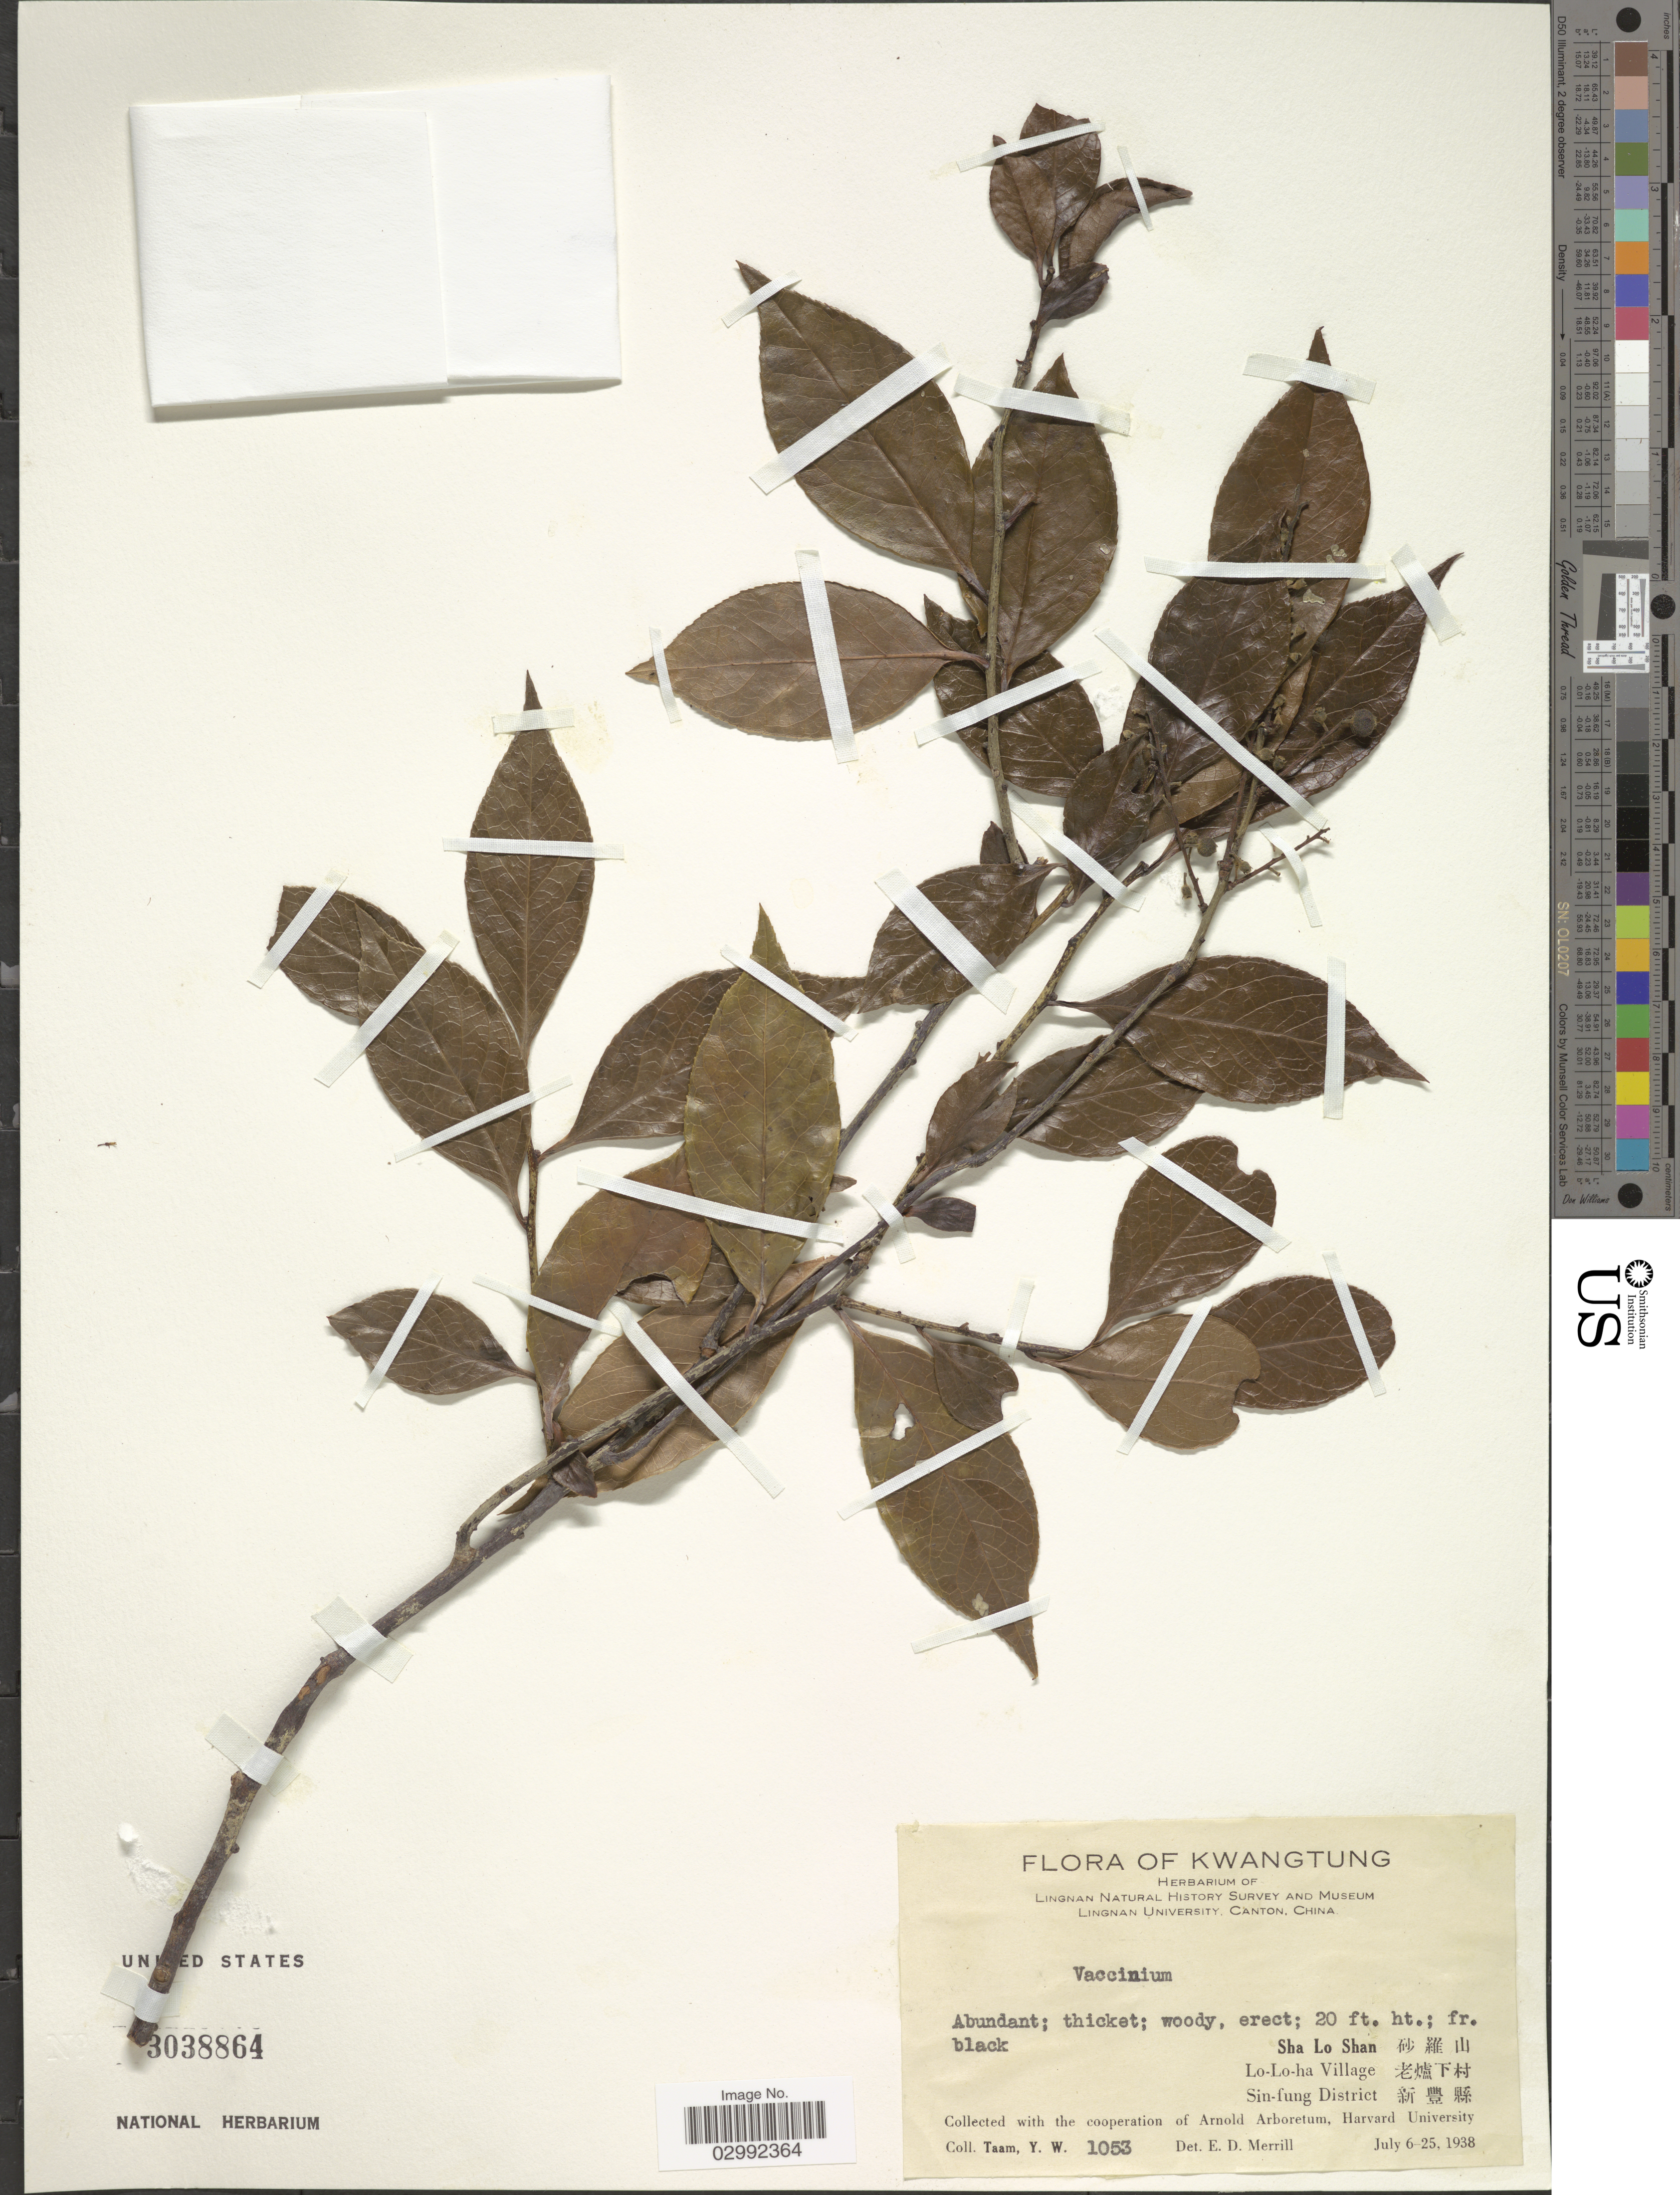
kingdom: Plantae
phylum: Tracheophyta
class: Magnoliopsida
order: Ericales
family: Ericaceae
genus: Vaccinium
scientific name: Vaccinium sp.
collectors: Y. W. Taam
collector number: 1053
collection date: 1938-07-06/1938-07-25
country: China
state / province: Guangdong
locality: Kwatung.Sha Lo Shan Lo-Lo-ha Village Sin-fung District .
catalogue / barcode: US 3038864